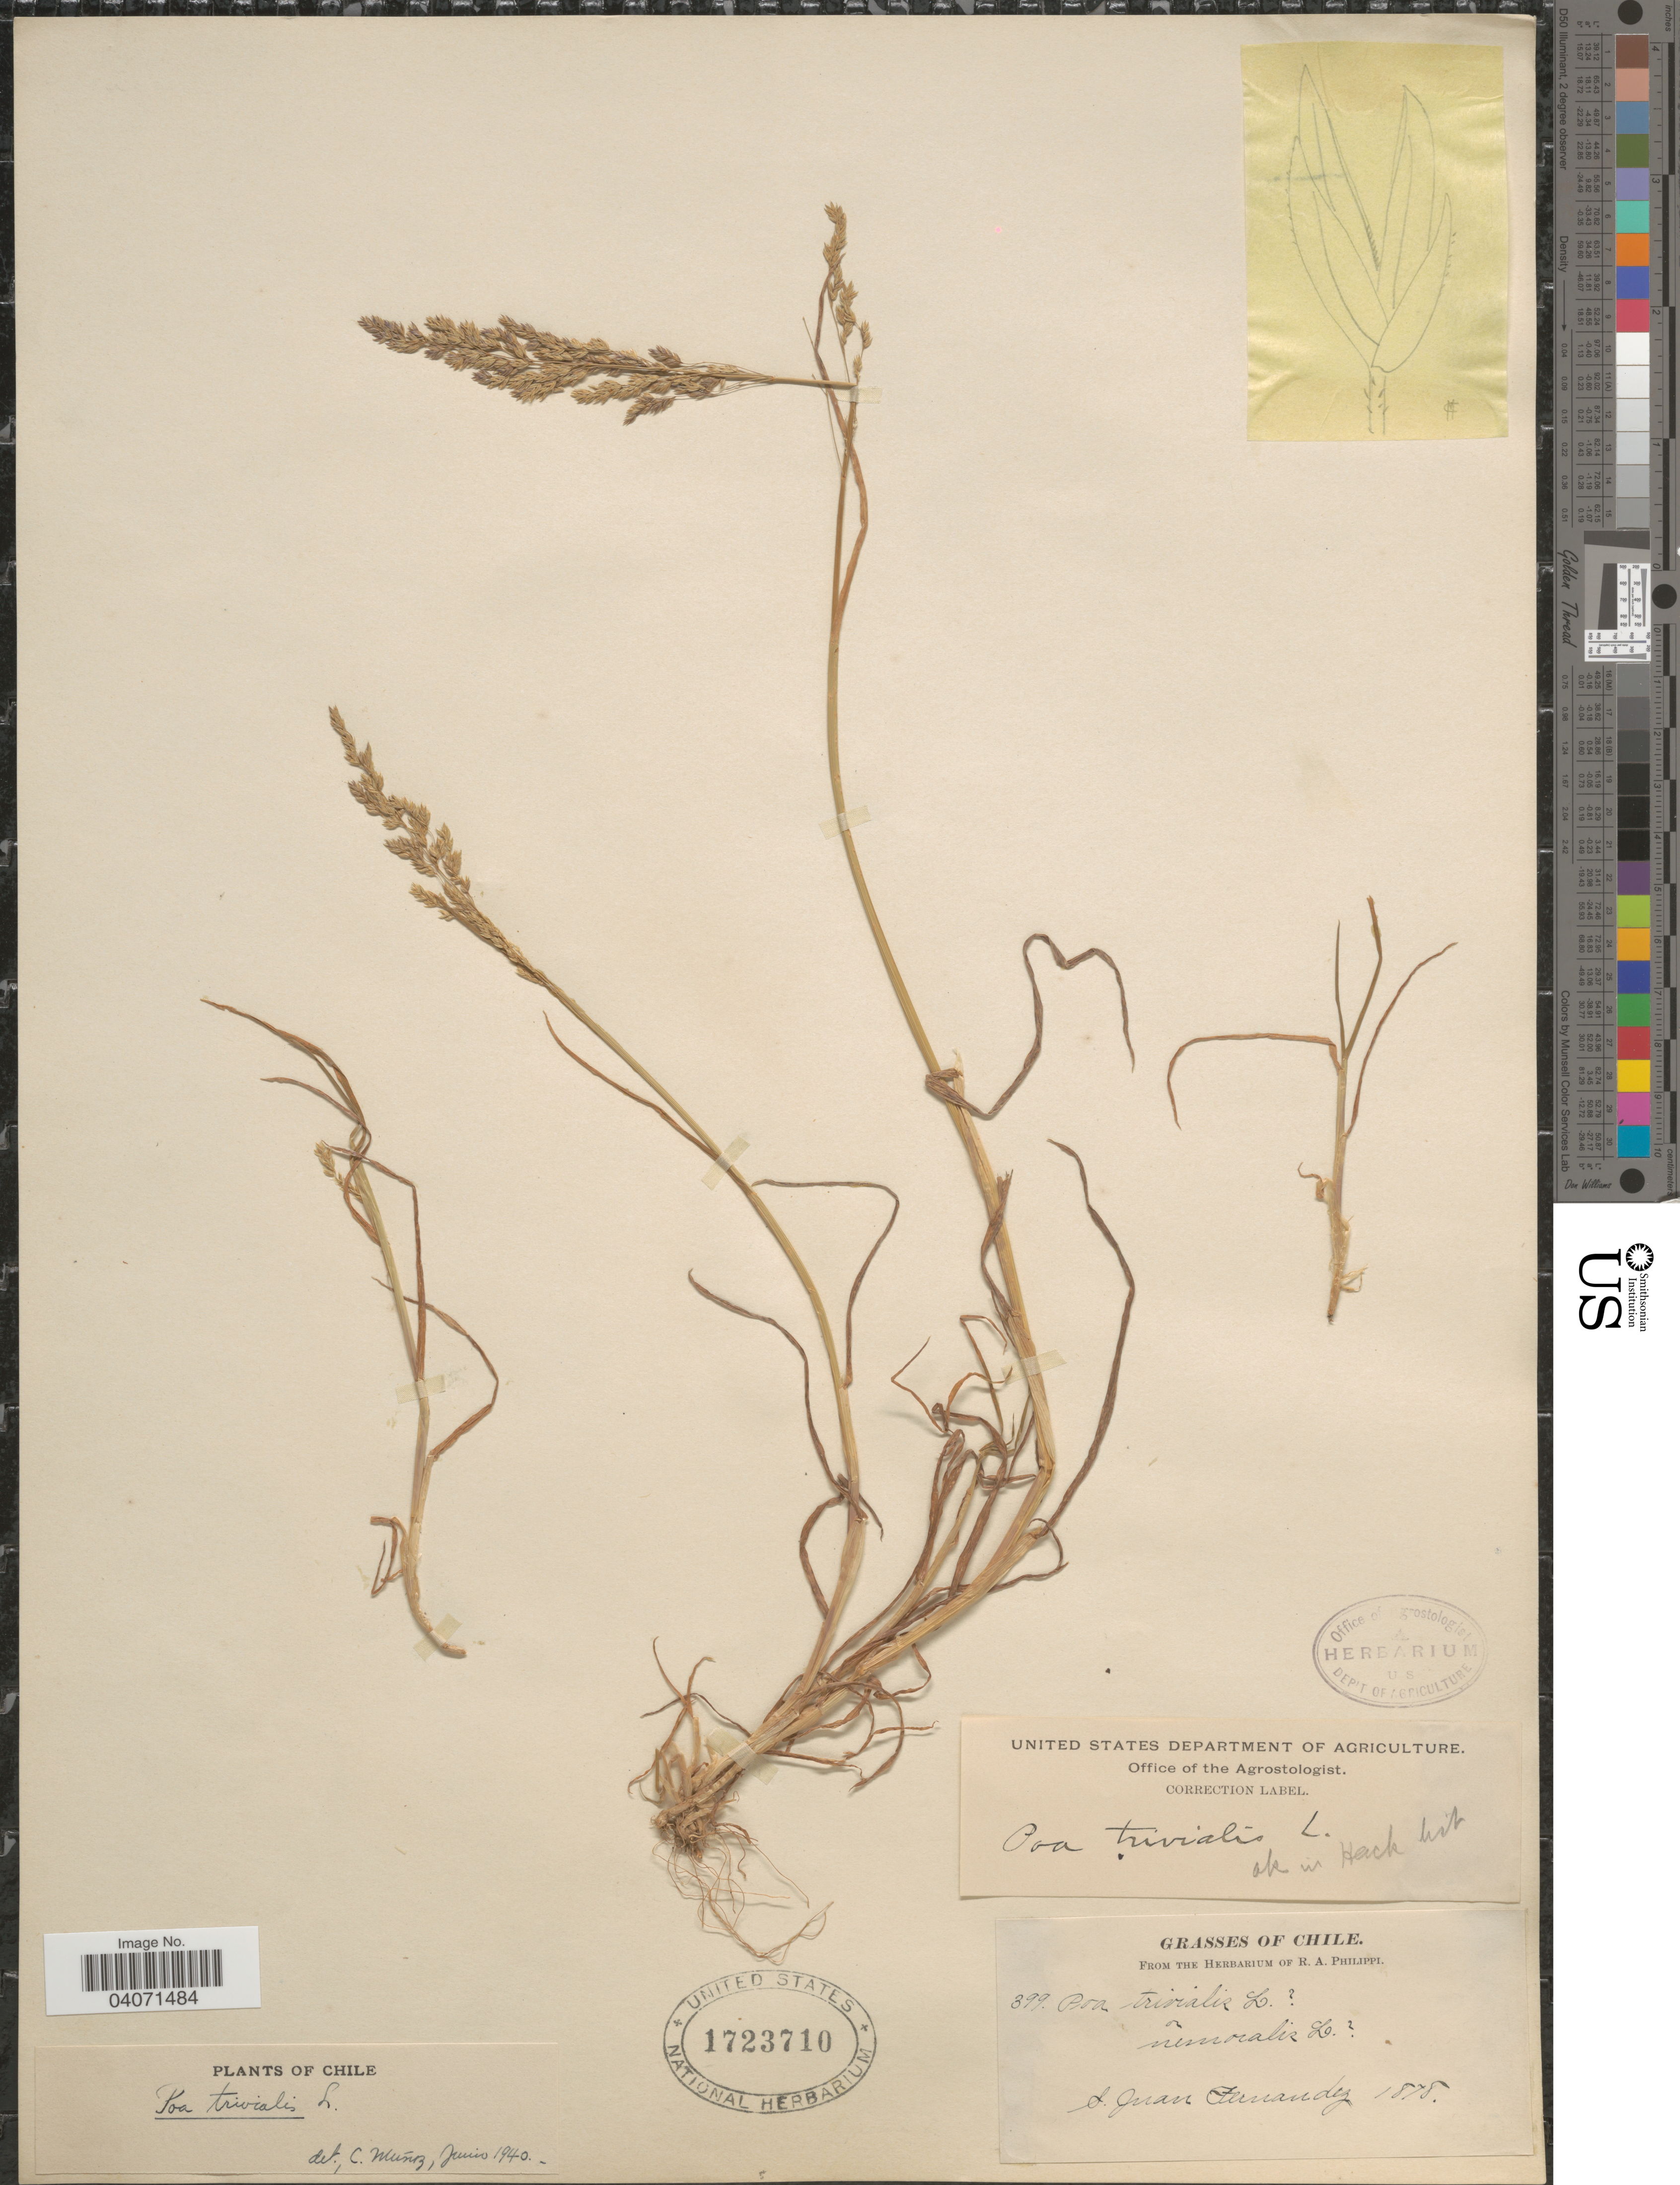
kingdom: Plantae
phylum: Tracheophyta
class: Liliopsida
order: Poales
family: Poaceae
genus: Poa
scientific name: Poa trivialis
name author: L.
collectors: ex. herb. R.A. Philippi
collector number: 399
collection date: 1878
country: Chile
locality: S. Juan Fernandez.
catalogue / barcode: US 1723710